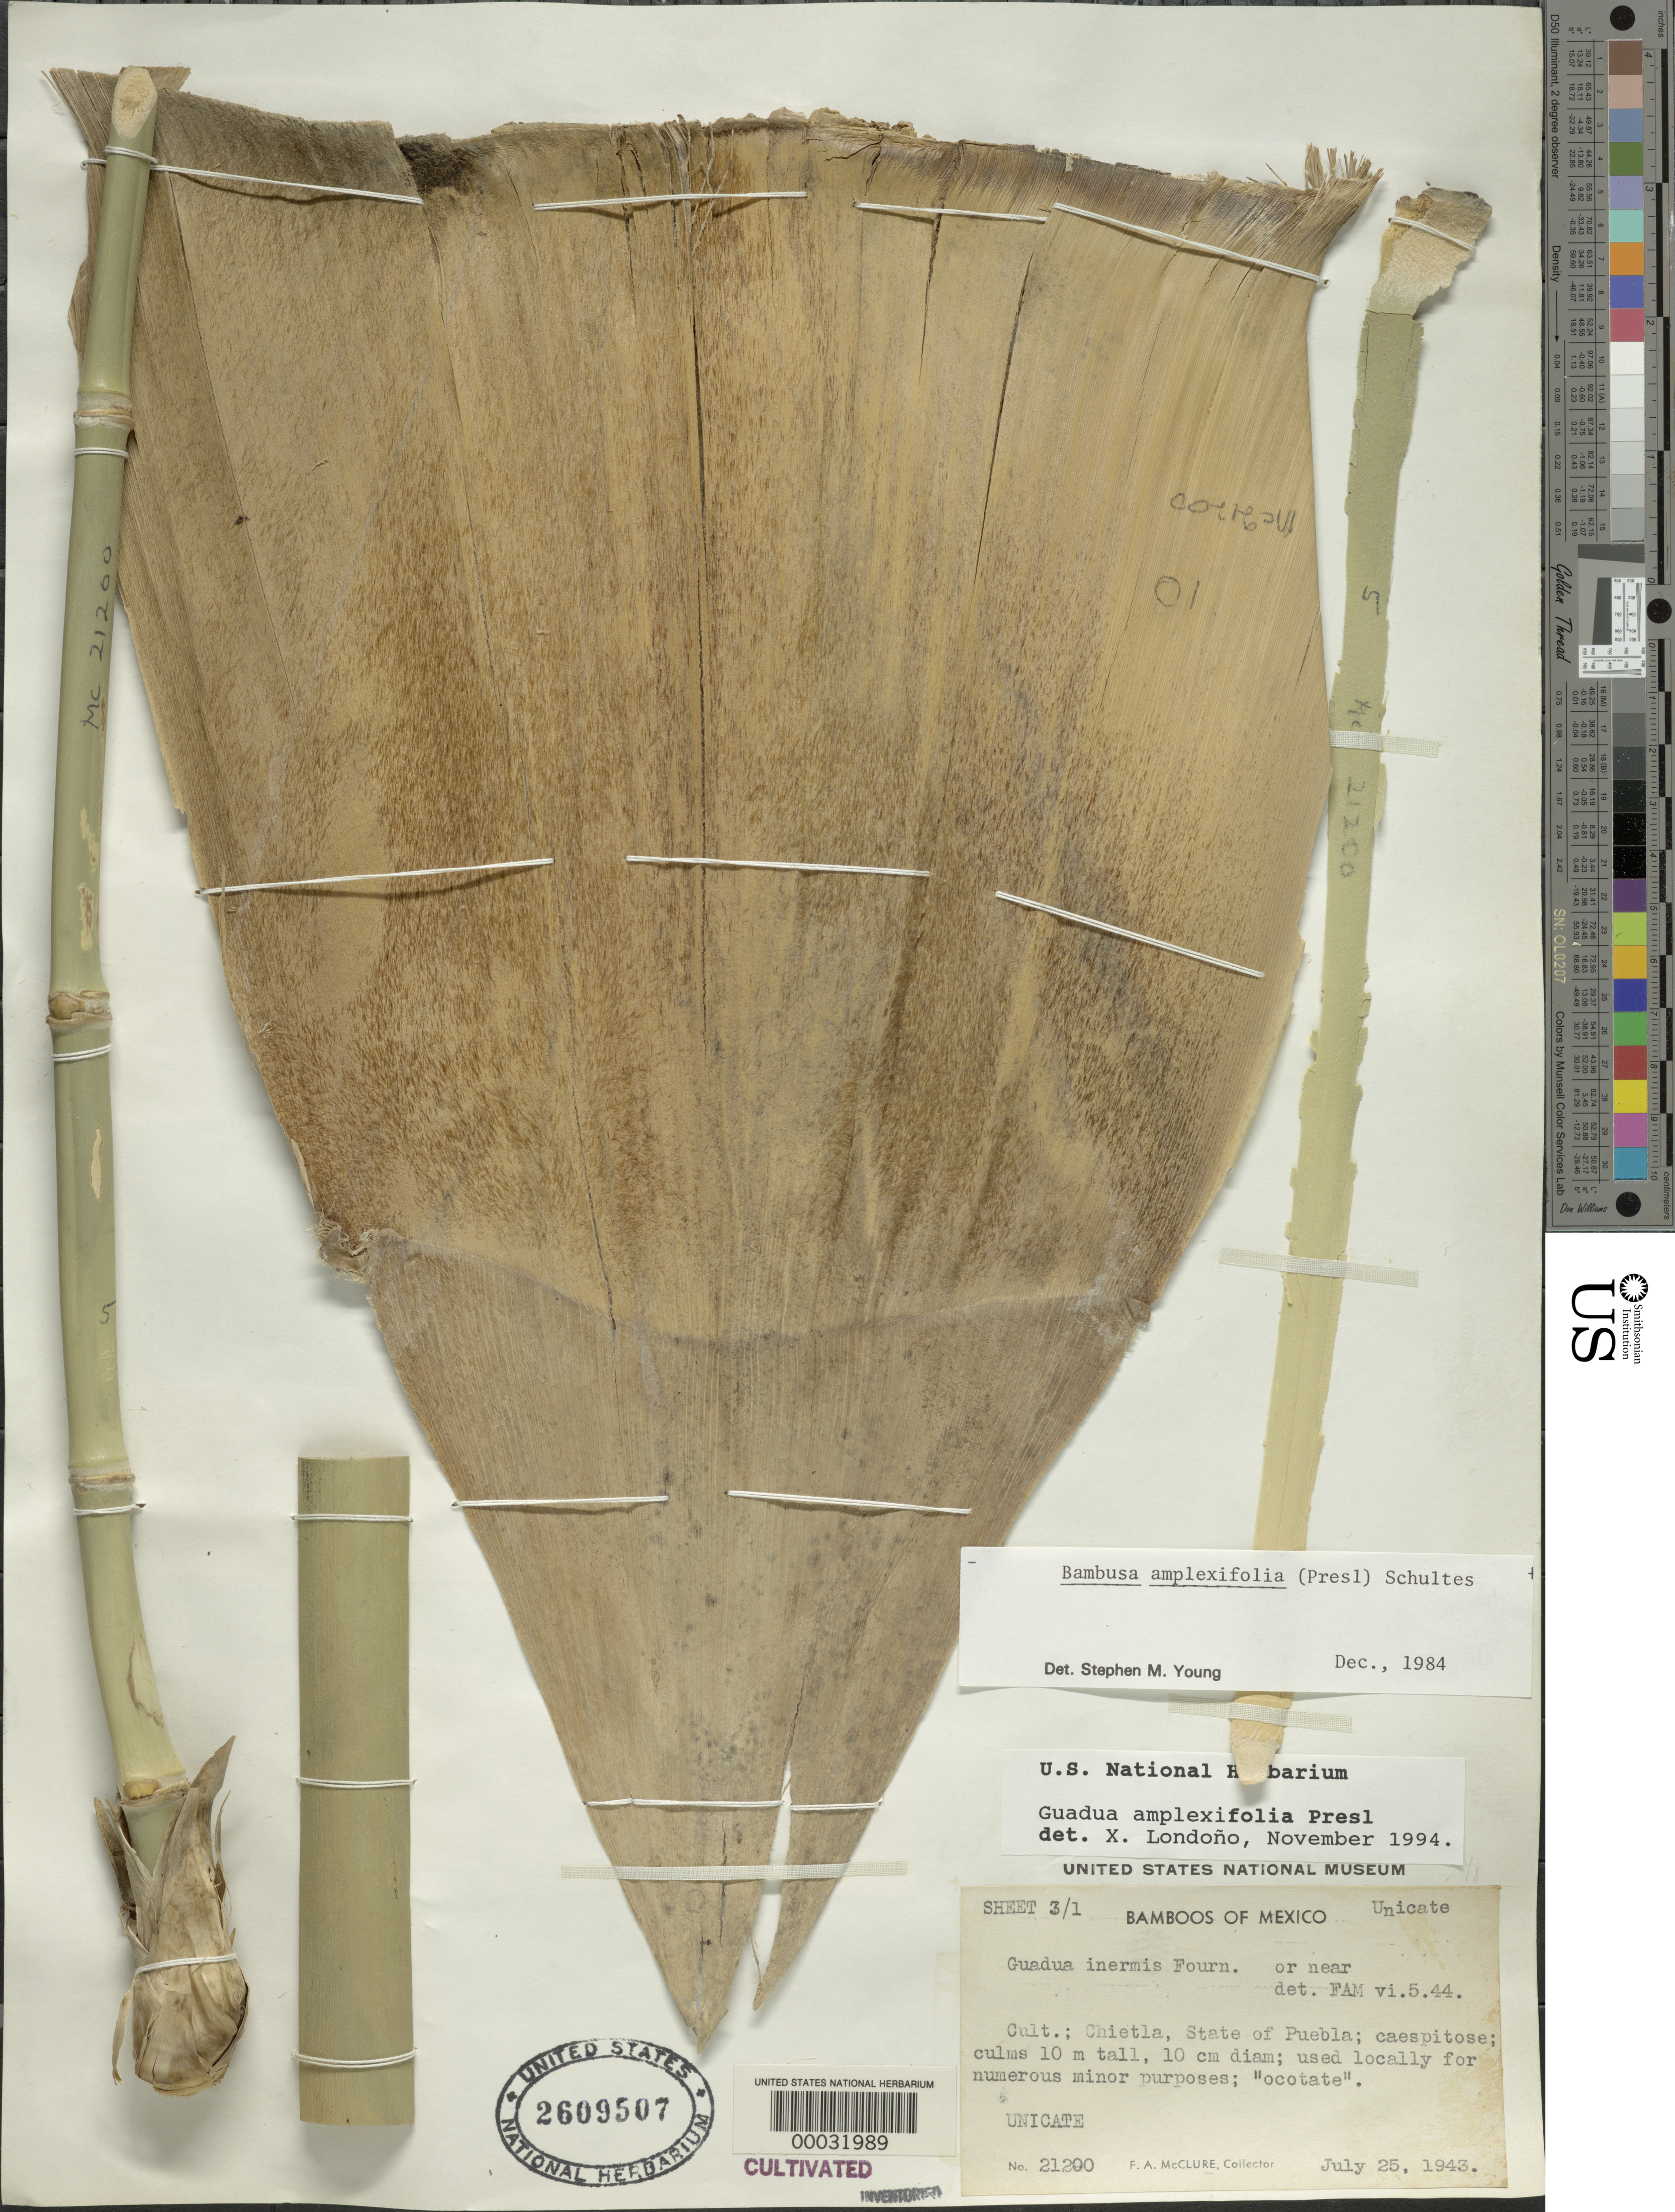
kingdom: Plantae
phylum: Tracheophyta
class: Liliopsida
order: Poales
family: Poaceae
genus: Guadua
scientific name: Guadua amplexifolia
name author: J. Presl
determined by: Londoño, X., (TULV), Jardin Botanico "Juan Maria Cespedes"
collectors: F. A. McClure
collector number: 21200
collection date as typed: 25 Jul 1943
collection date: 1943-07-25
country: Mexico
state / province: Puebla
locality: Chietla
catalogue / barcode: US 2609507